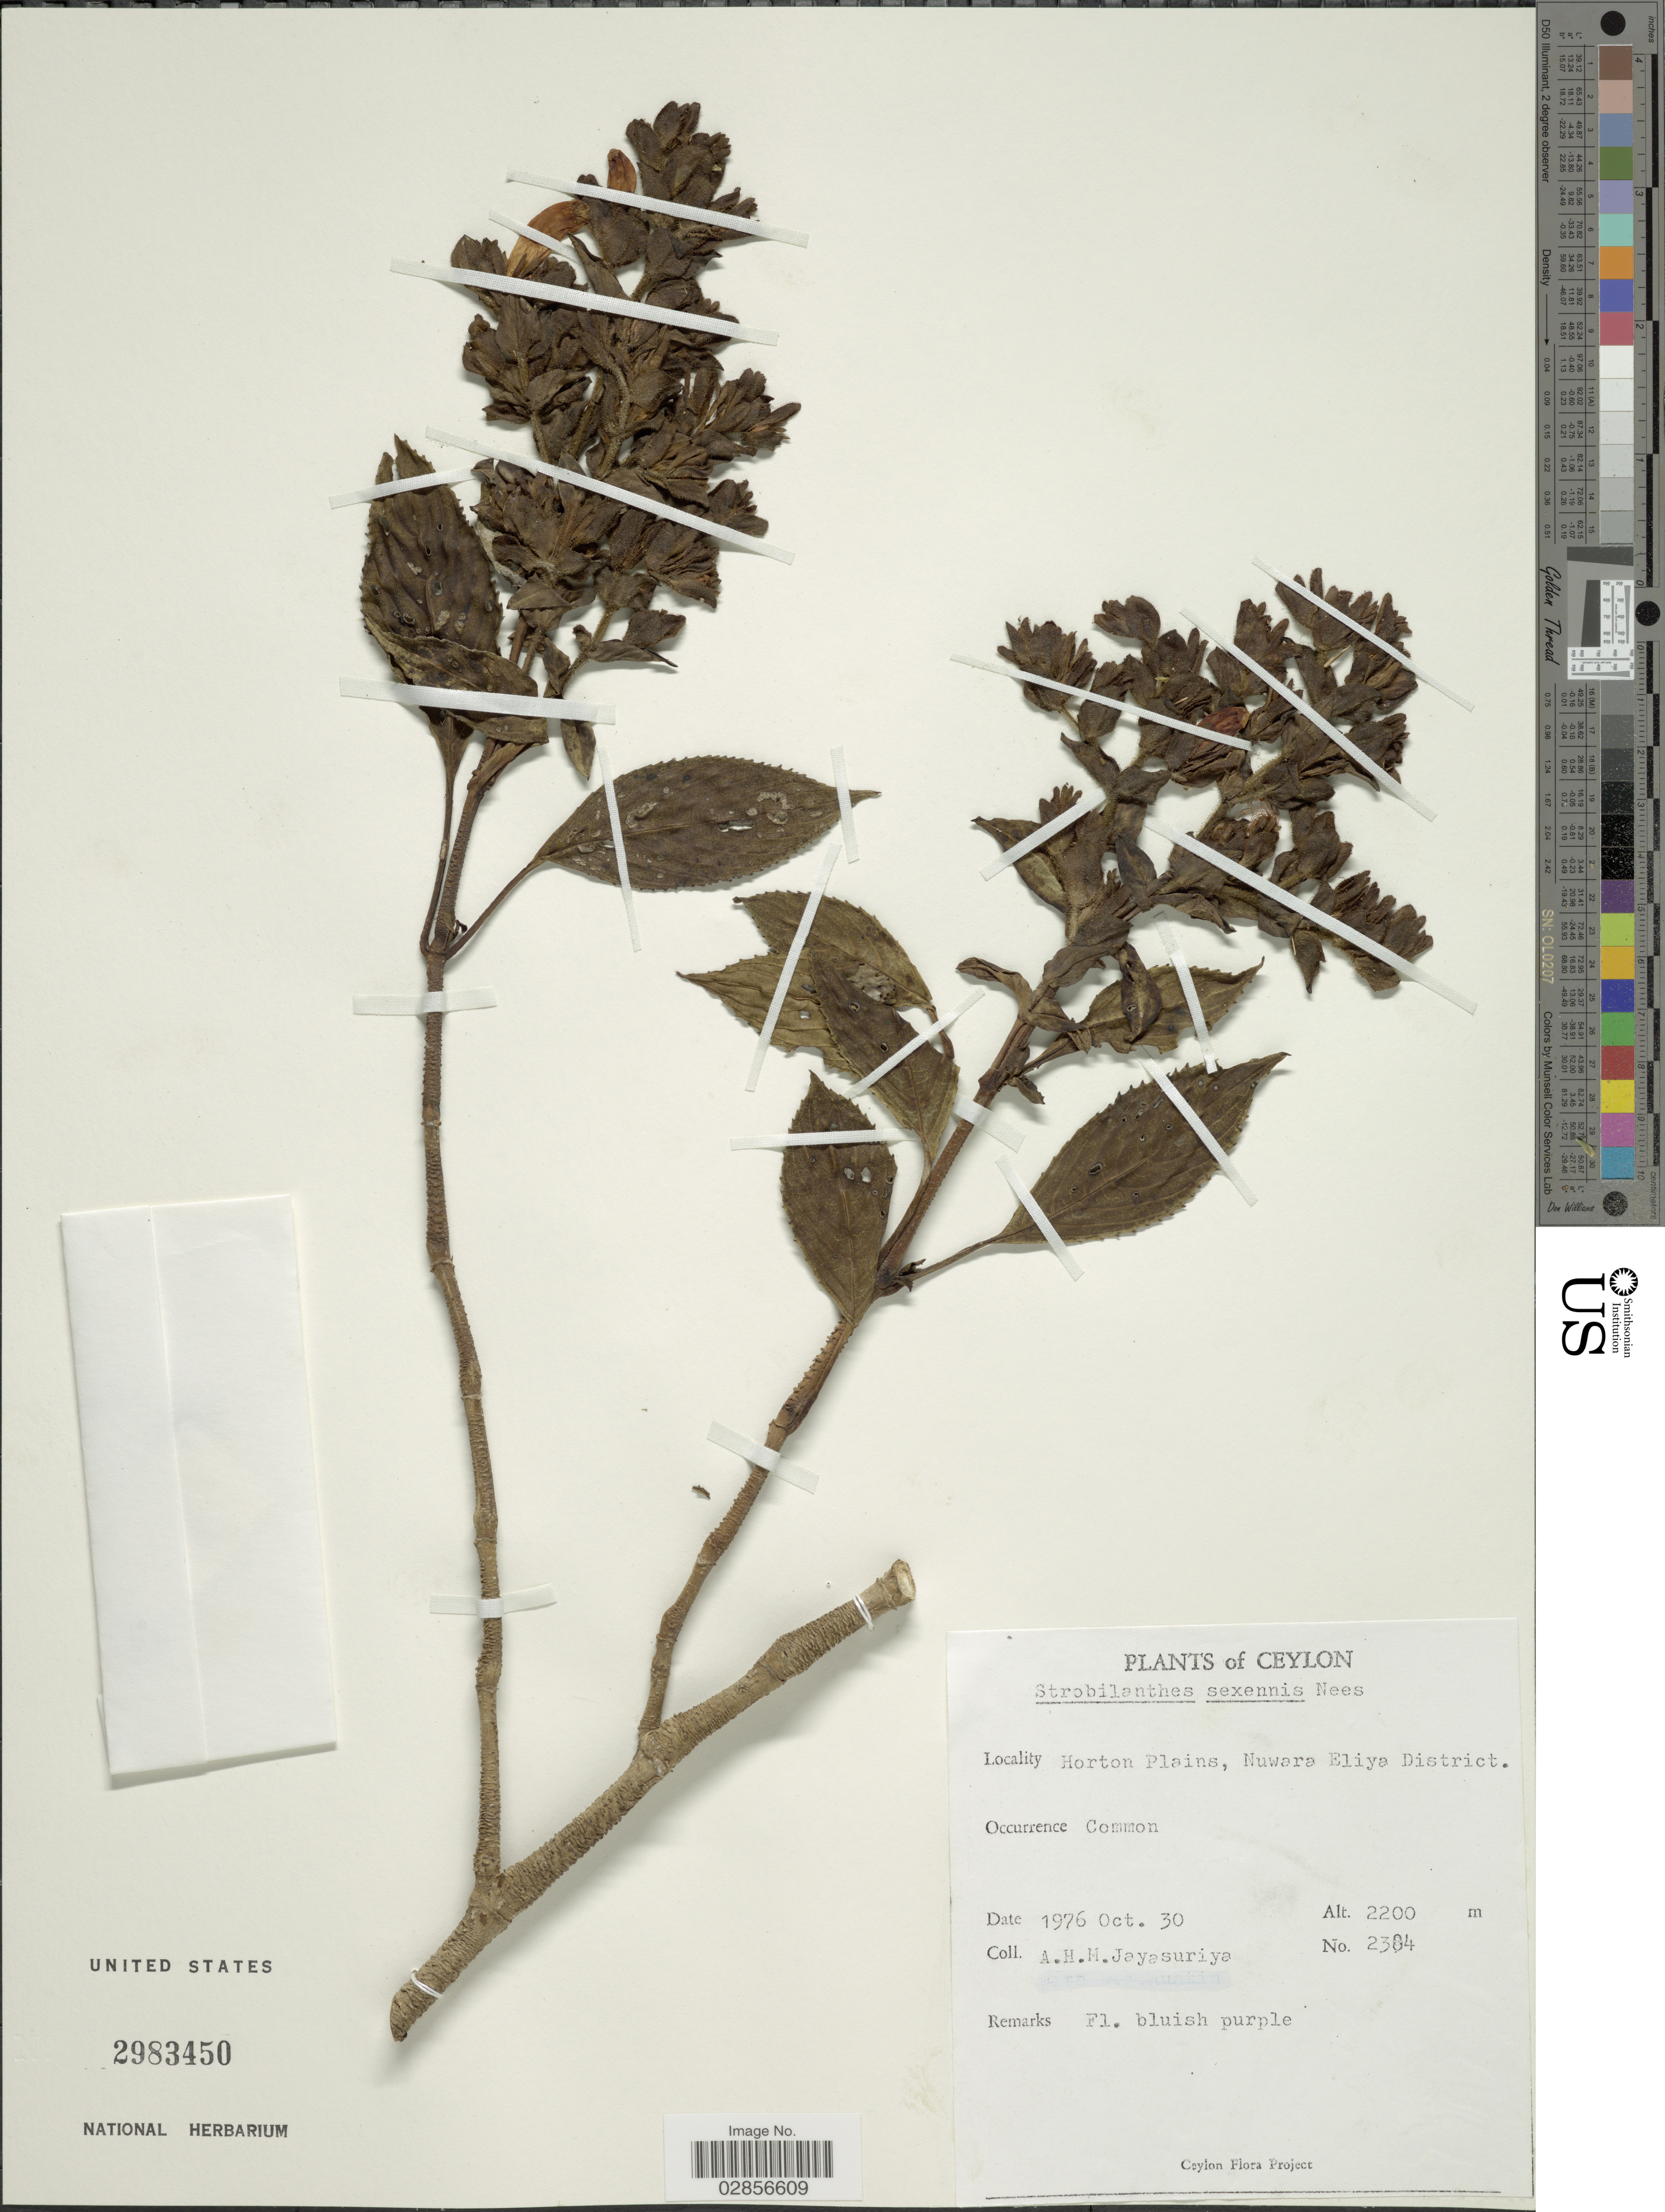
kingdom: Plantae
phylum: Tracheophyta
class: Magnoliopsida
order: Lamiales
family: Acanthaceae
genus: Strobilanthes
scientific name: Strobilanthes sexennis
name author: Bedd.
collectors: A. H. Jayasuriya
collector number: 2384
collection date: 1976-10-30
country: Sri Lanka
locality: Ceylon, Horton Plains, Nuwara Eliya District.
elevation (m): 2200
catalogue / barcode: US 2983450